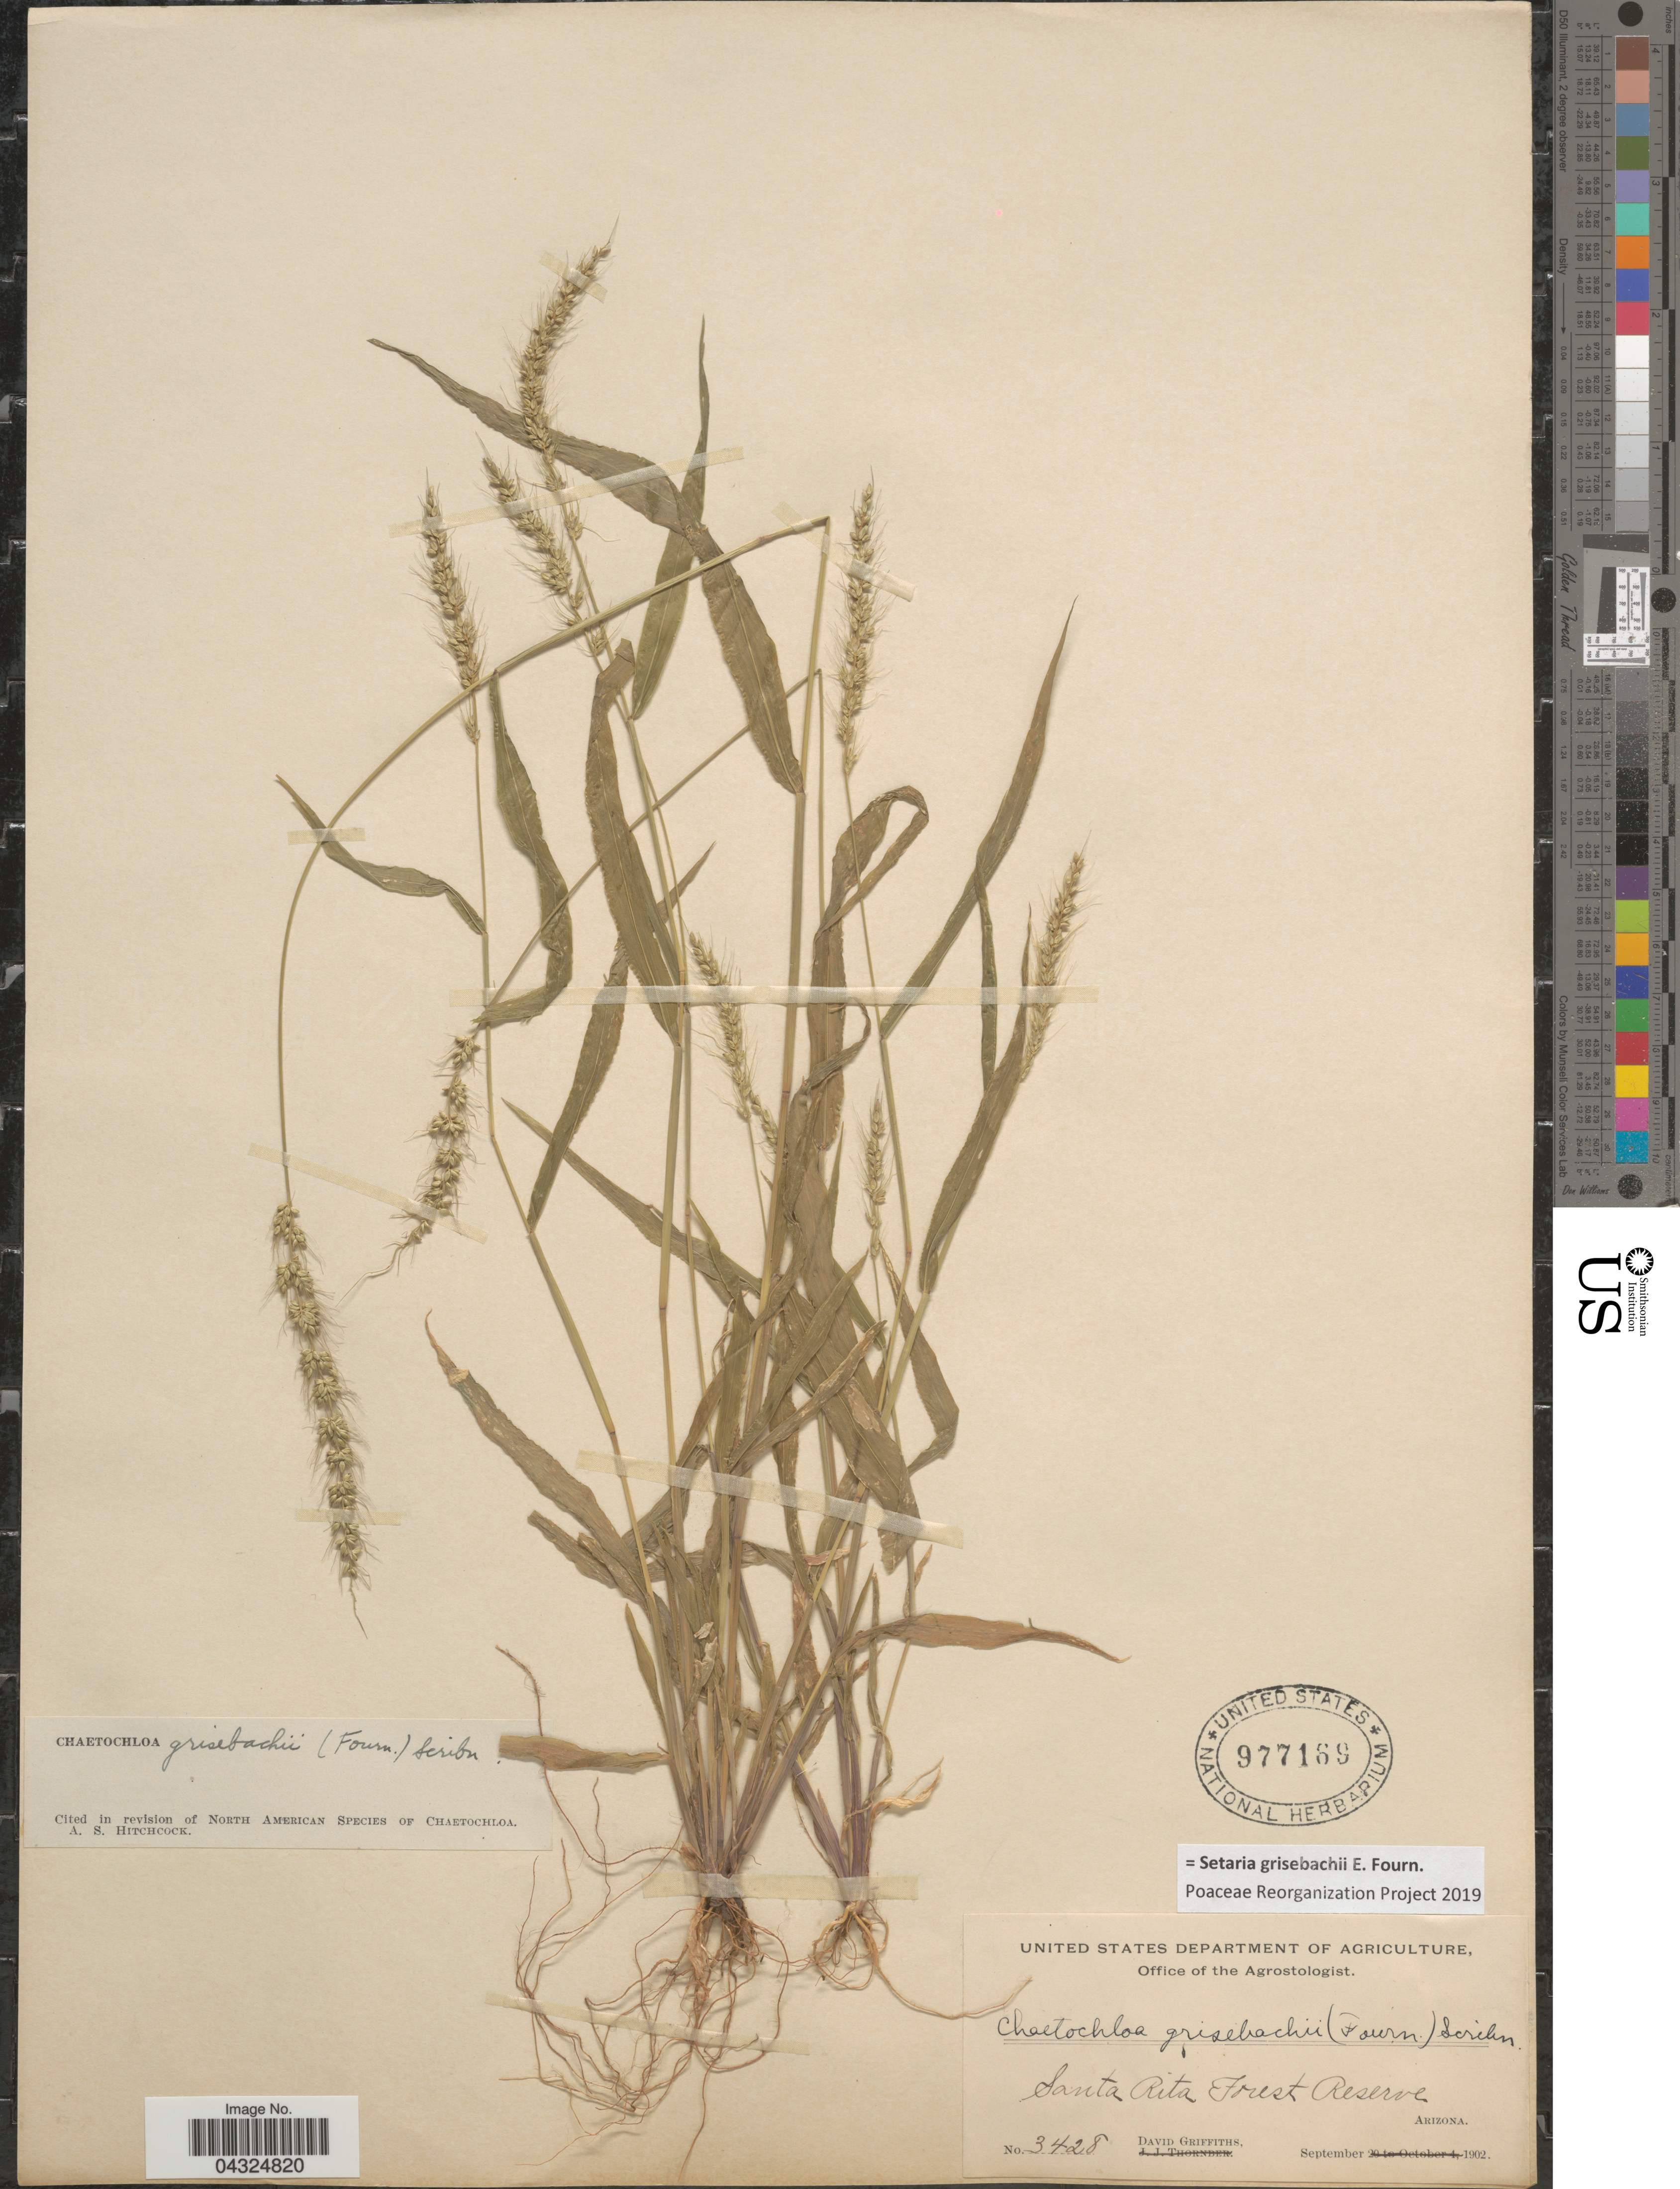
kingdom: Plantae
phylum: Tracheophyta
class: Liliopsida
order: Poales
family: Poaceae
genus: Setaria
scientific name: Setaria grisebachii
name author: E. Fourn.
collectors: D. Griffiths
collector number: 3428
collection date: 1902-09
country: United States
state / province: Arizona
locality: Santa Rita Forest Reserve.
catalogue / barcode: US 977169